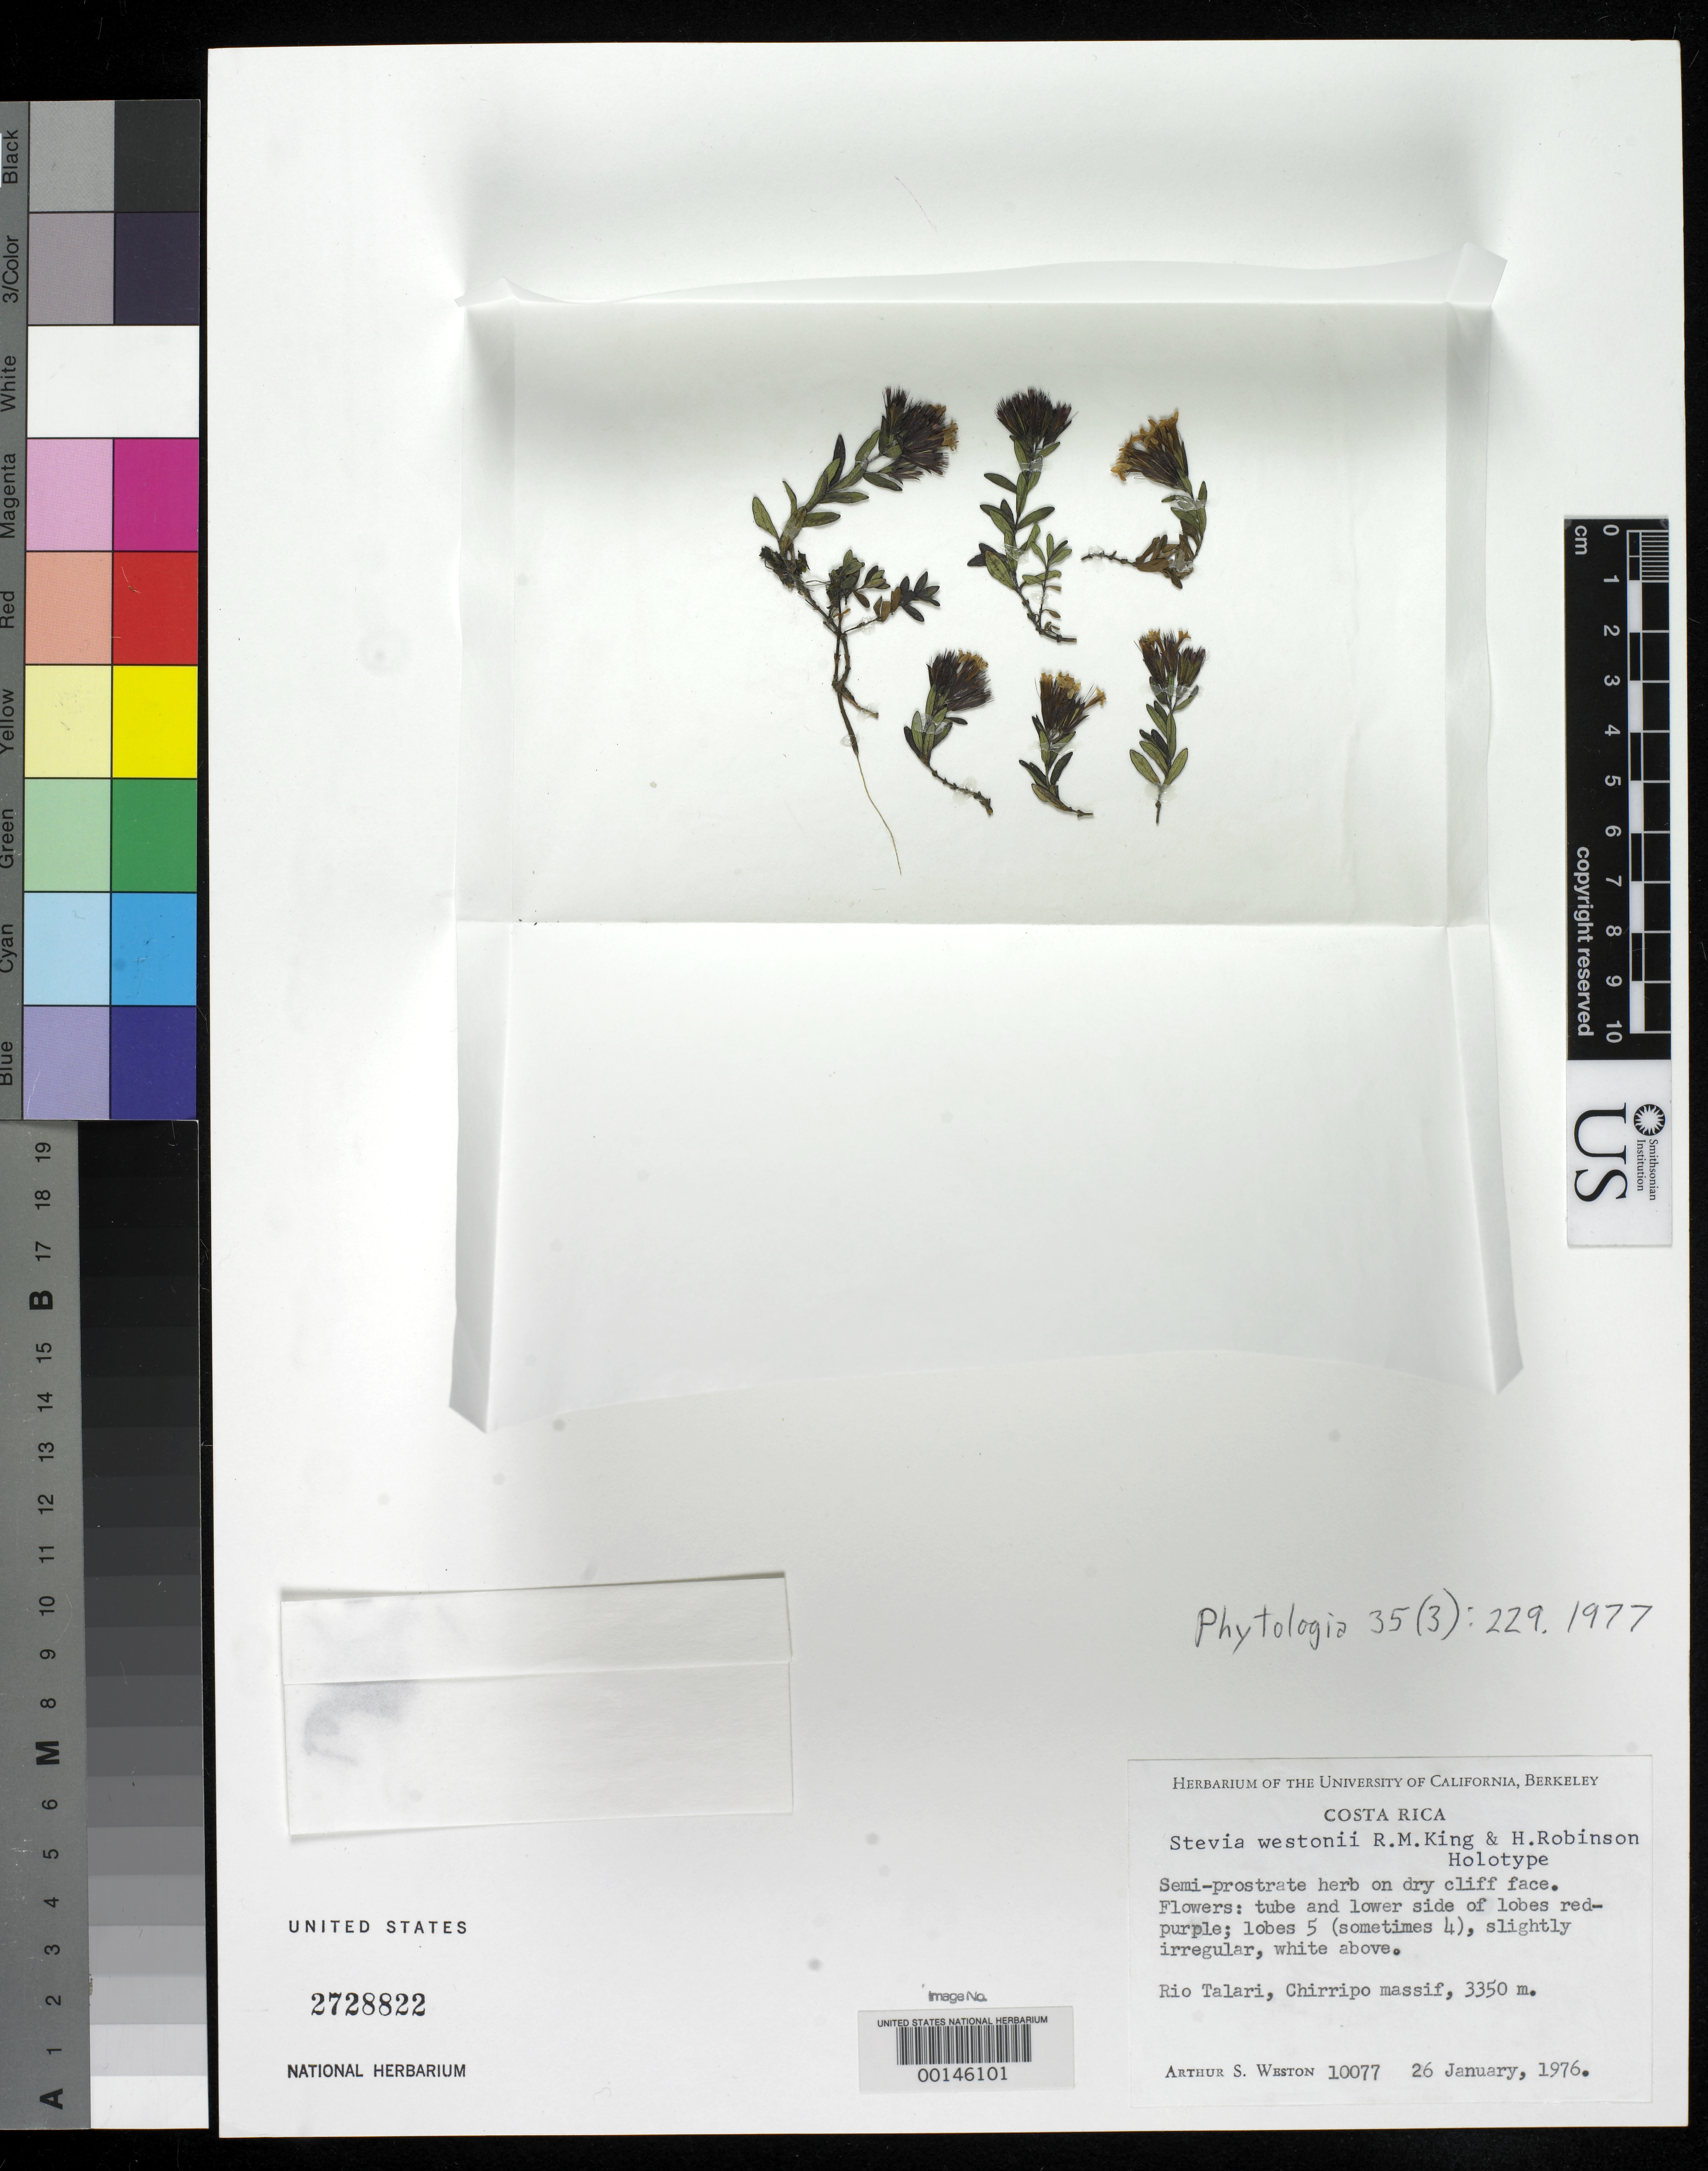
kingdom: Plantae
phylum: Tracheophyta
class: Magnoliopsida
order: Asterales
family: Asteraceae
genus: Stevia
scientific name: Stevia westonii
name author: R.M. King & H. Rob.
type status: Holotype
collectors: A. Weston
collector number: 10077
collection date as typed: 26 Jan 1976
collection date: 1976-01-26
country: Costa Rica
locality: Rio Talari, Chirripo Massif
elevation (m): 3350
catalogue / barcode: US 2728822